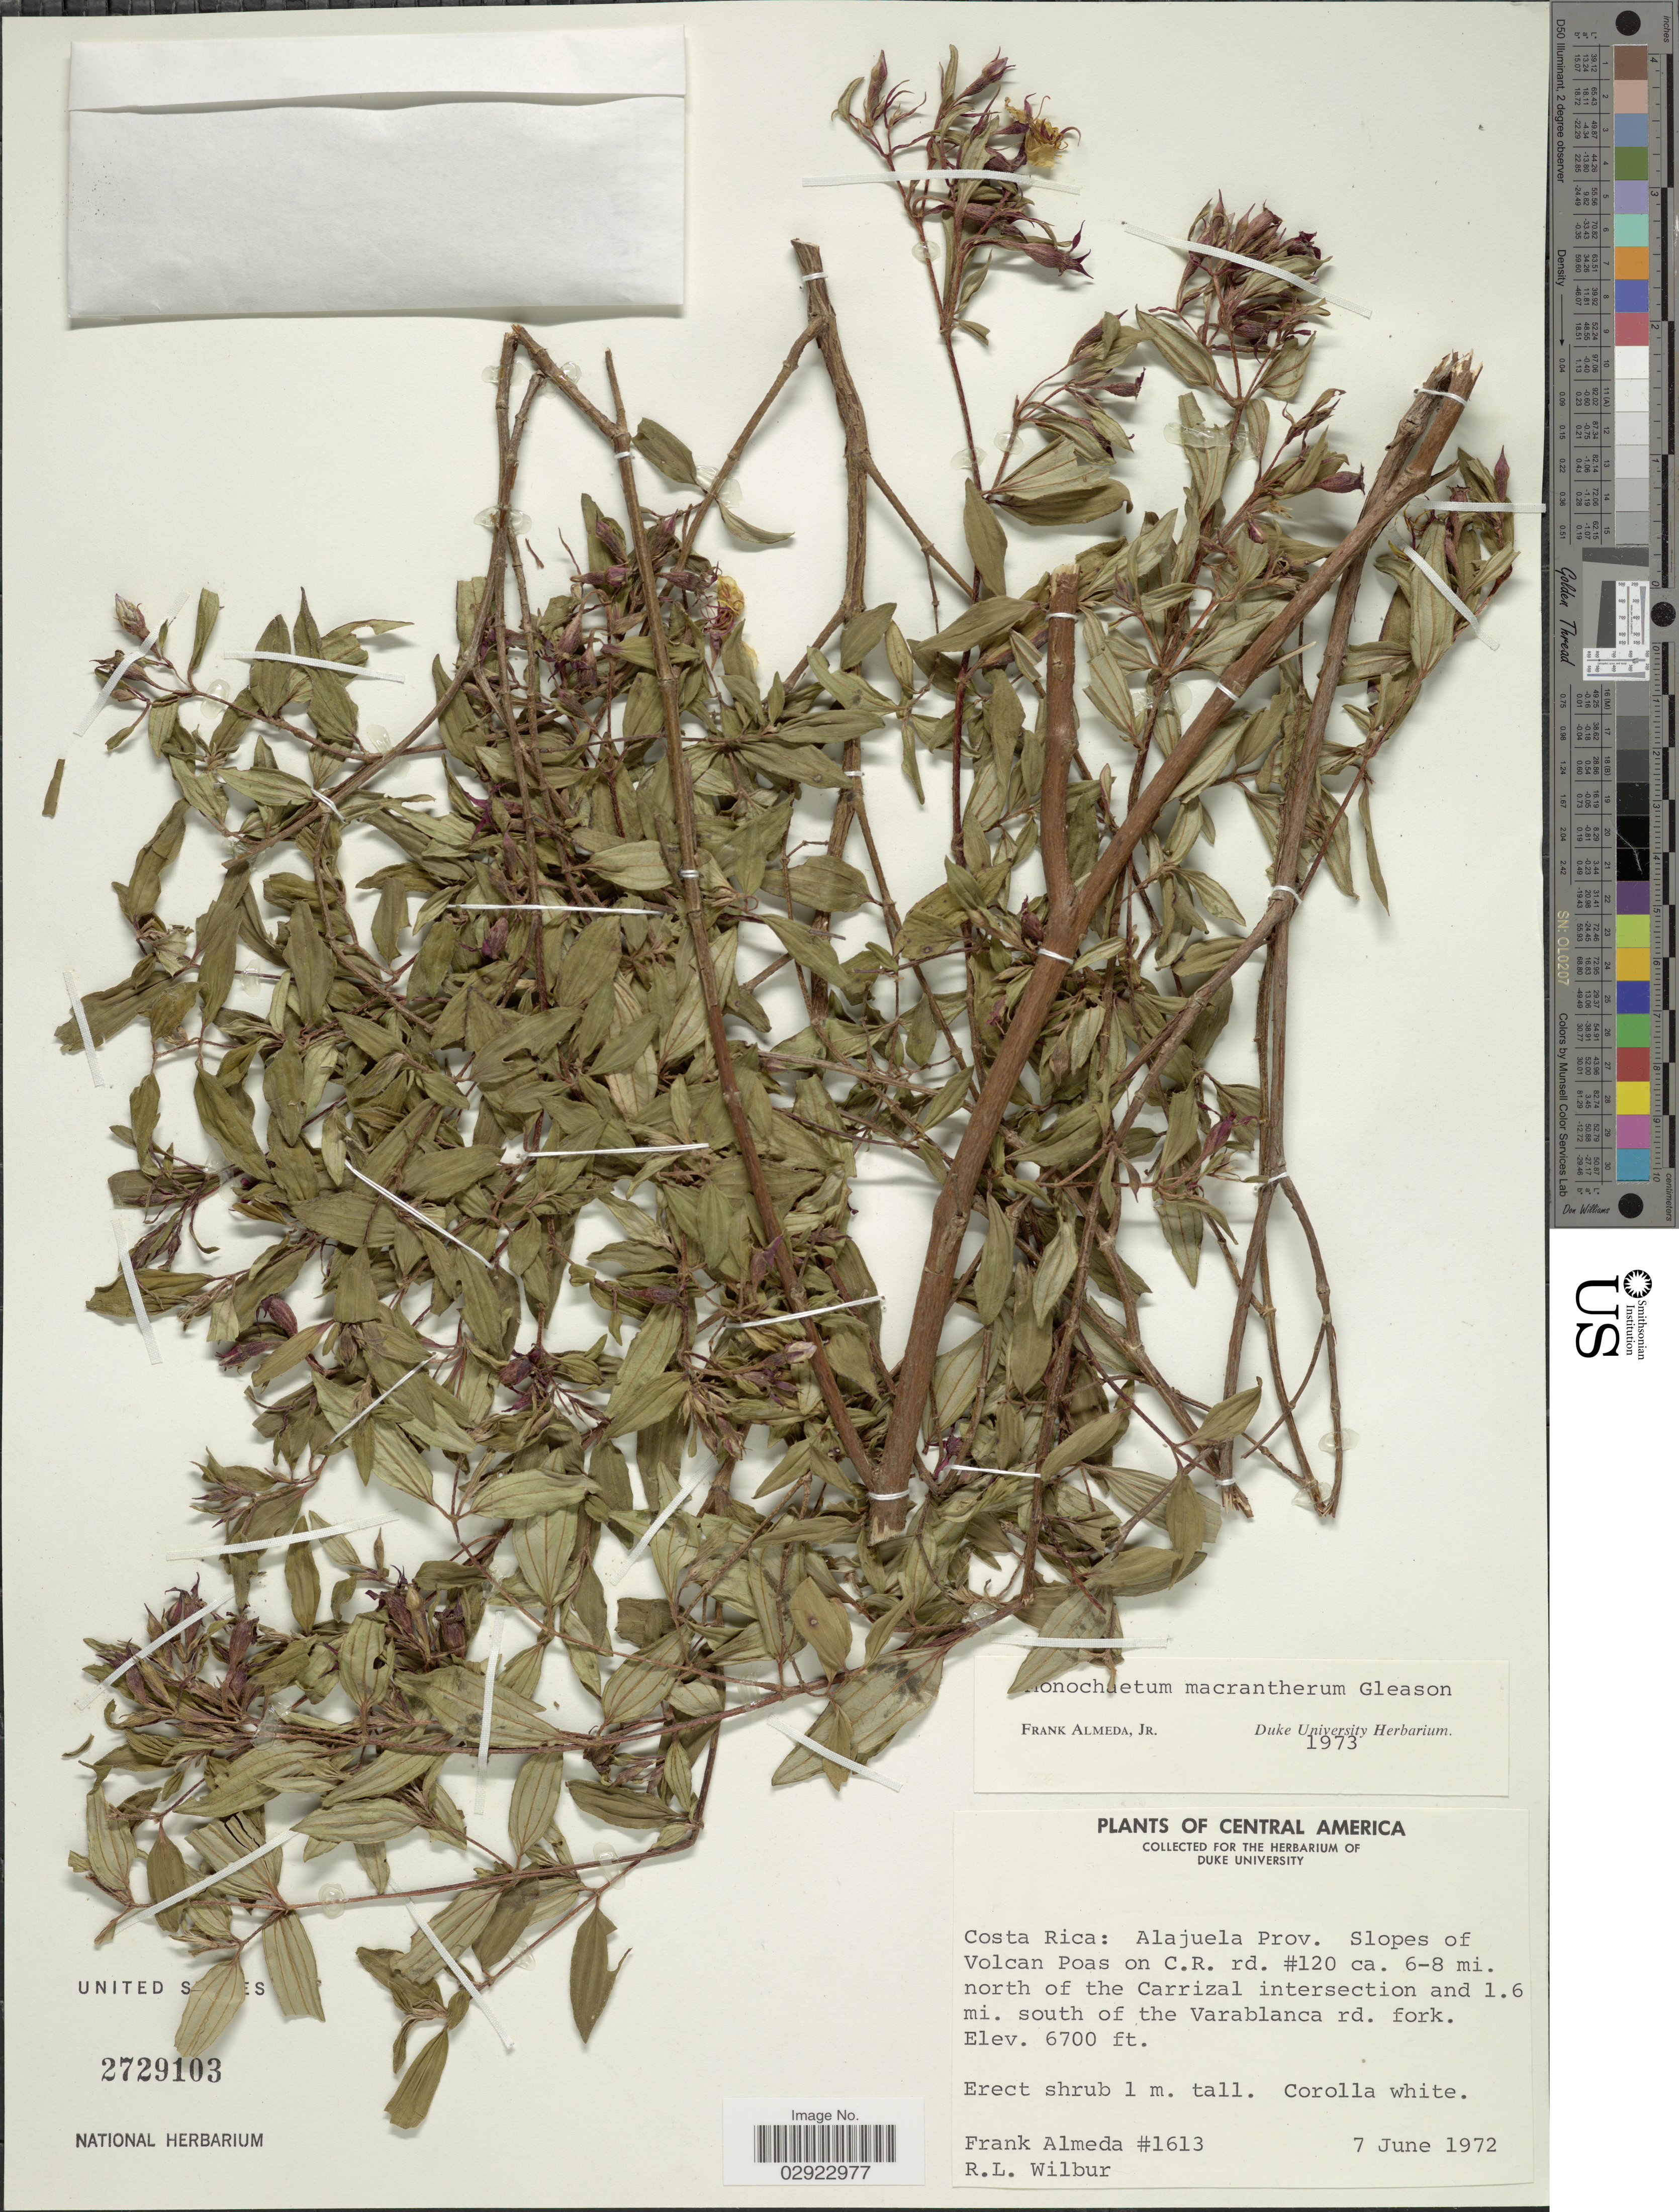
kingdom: Plantae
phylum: Tracheophyta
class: Magnoliopsida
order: Myrtales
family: Melastomataceae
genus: Monochaetum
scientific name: Monochaetum macrantherum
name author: Gleason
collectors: F. Almeda & R. L. Wilbur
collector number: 1613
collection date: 1972-06-07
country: Costa Rica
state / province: Alajuela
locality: Alajuela Prov. Slopes of Volcan Poas on C.R. rd. #120 ca. 6-8 mi. north of the Carrizal intersection and 1.6 mi. south of the Varablanca rd. fork.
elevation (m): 2042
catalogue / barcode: US 2729103